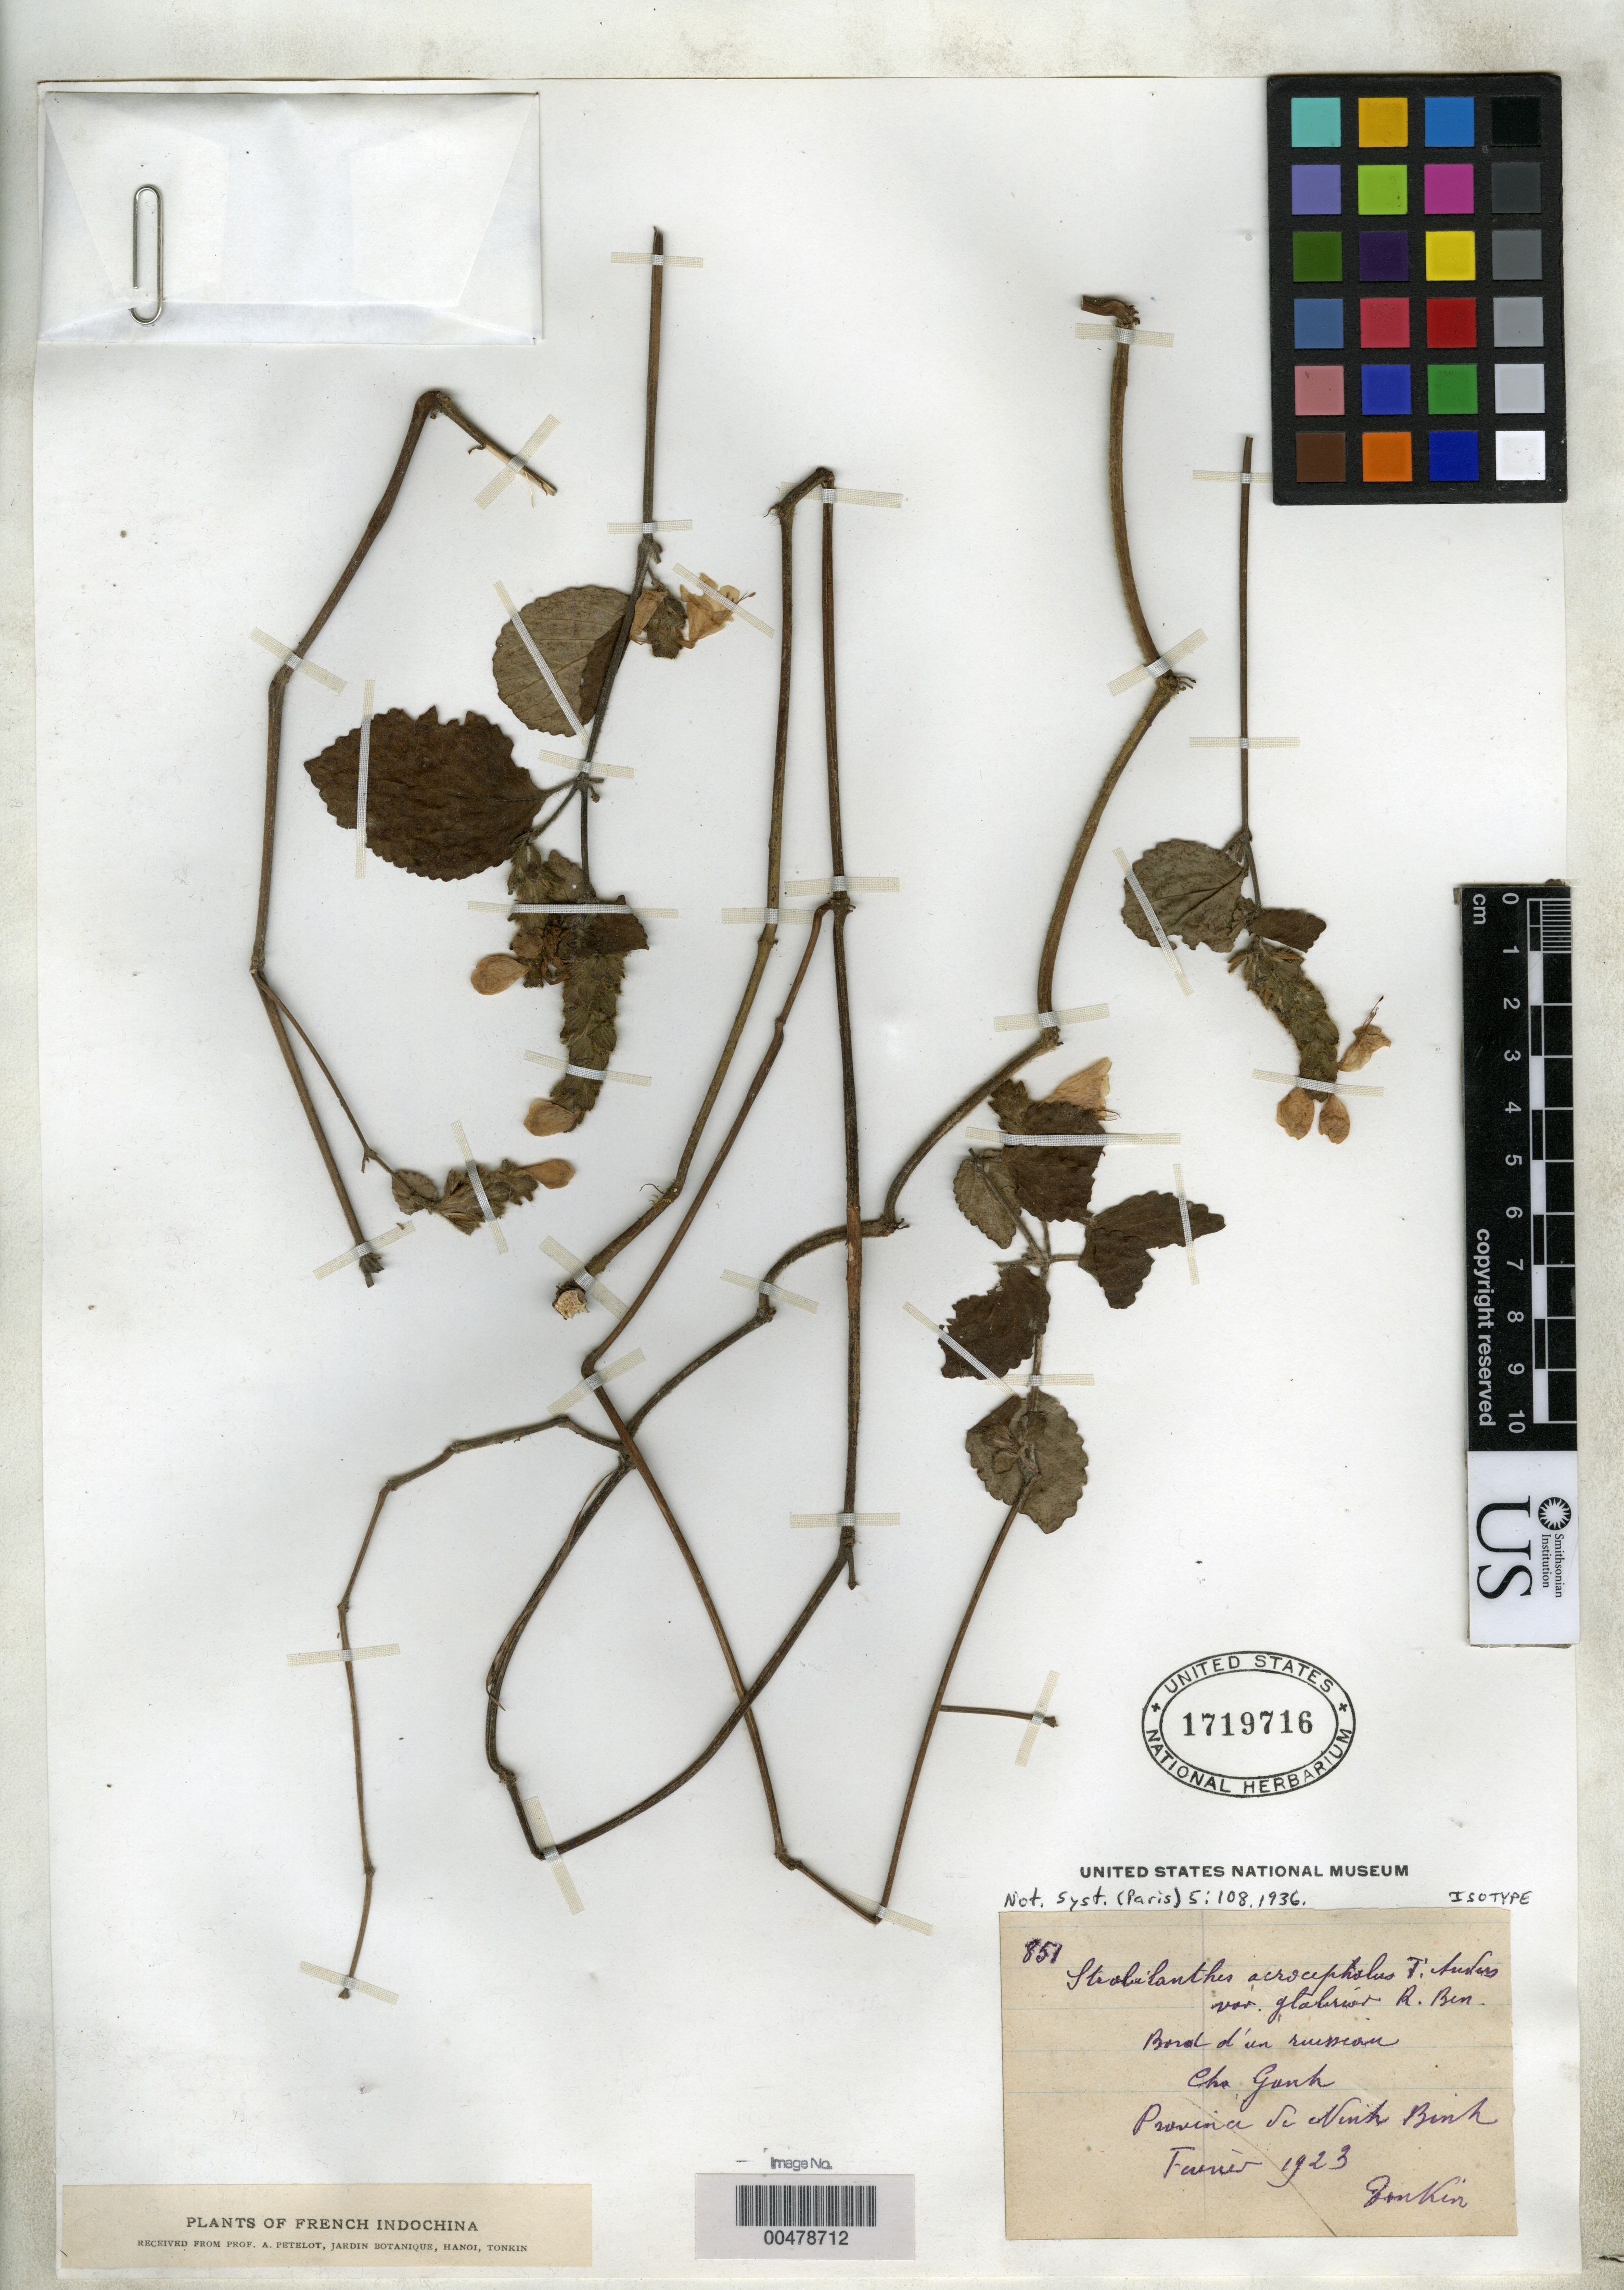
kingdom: Plantae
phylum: Tracheophyta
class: Magnoliopsida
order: Lamiales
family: Acanthaceae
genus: Strobilanthes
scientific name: Strobilanthes acrocephala var. glabrior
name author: Benoist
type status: Isotype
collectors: P. A. Pételot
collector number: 851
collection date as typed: Feb 1923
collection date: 1923-02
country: Laos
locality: Boral D'un rumou Cho Gunh.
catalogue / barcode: US 1719716